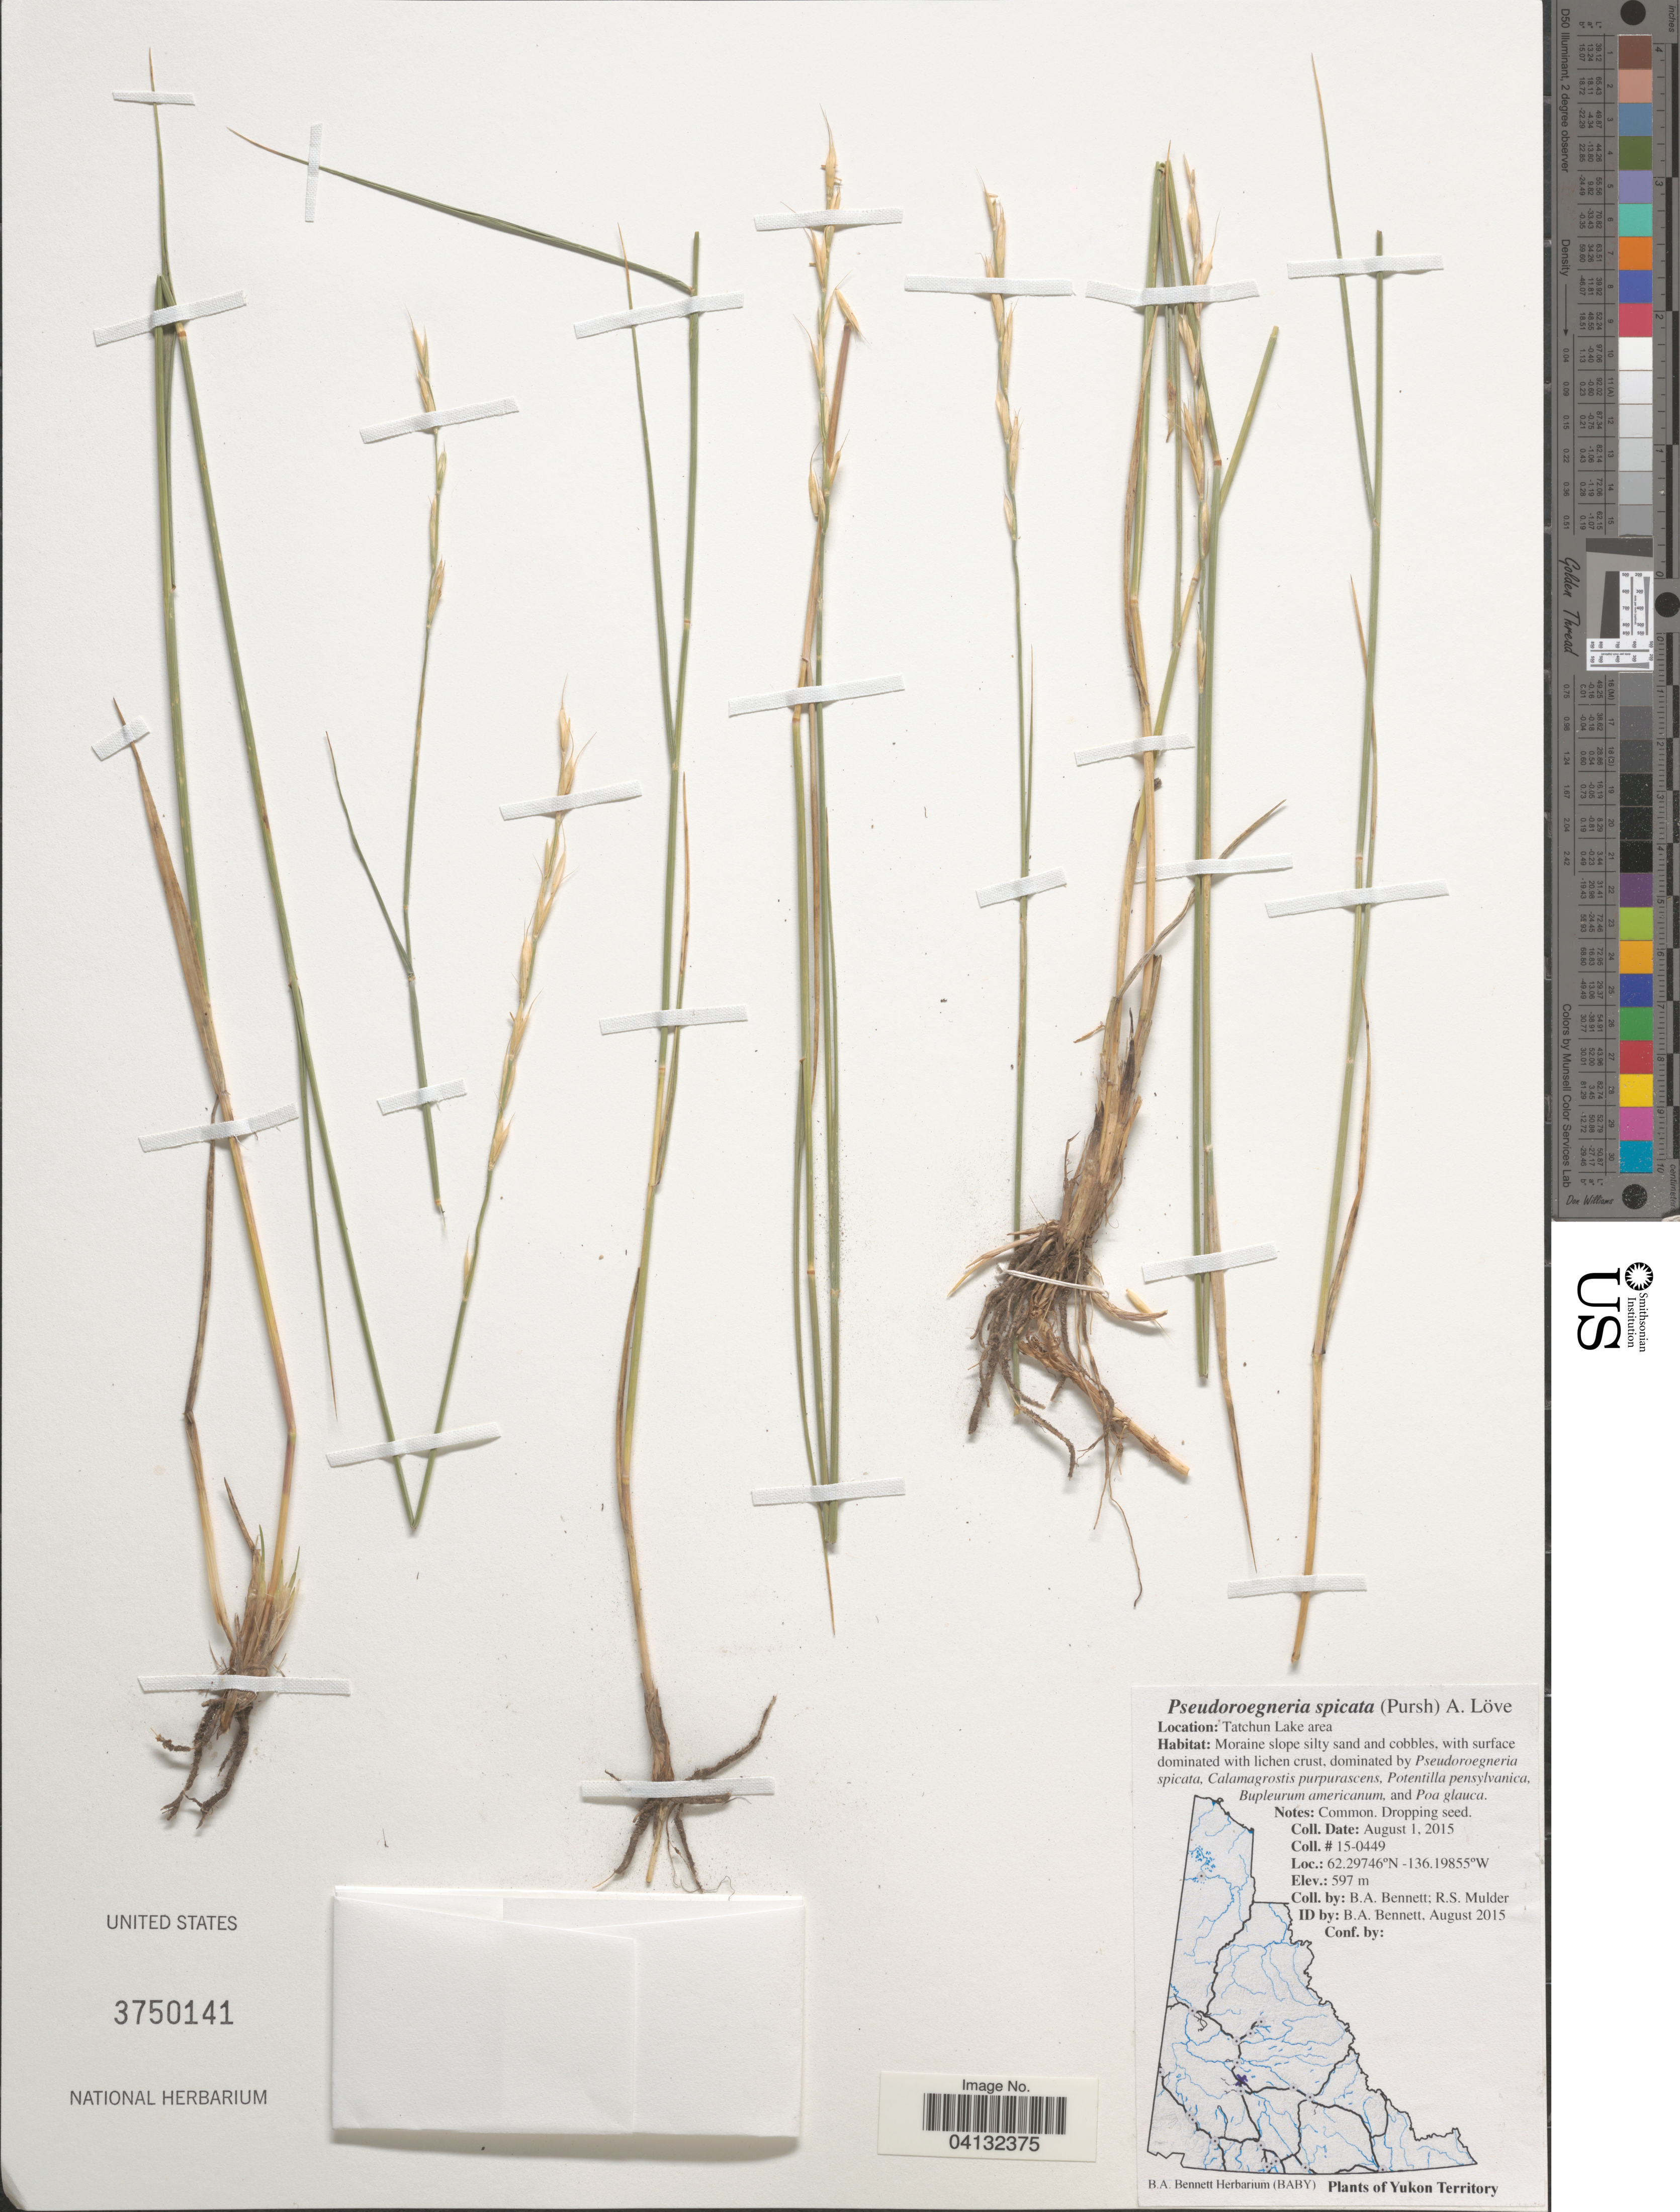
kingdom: Plantae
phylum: Tracheophyta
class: Liliopsida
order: Poales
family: Poaceae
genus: Pseudoroegneria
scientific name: Pseudoroegneria spicata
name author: (Pursh) Á. Löve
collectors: B. A. Bennett & R. Mulder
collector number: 15-0449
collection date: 2015-08-01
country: Canada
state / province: Yukon Territory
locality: Tatchun Lake area.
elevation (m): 597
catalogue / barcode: US 3750141